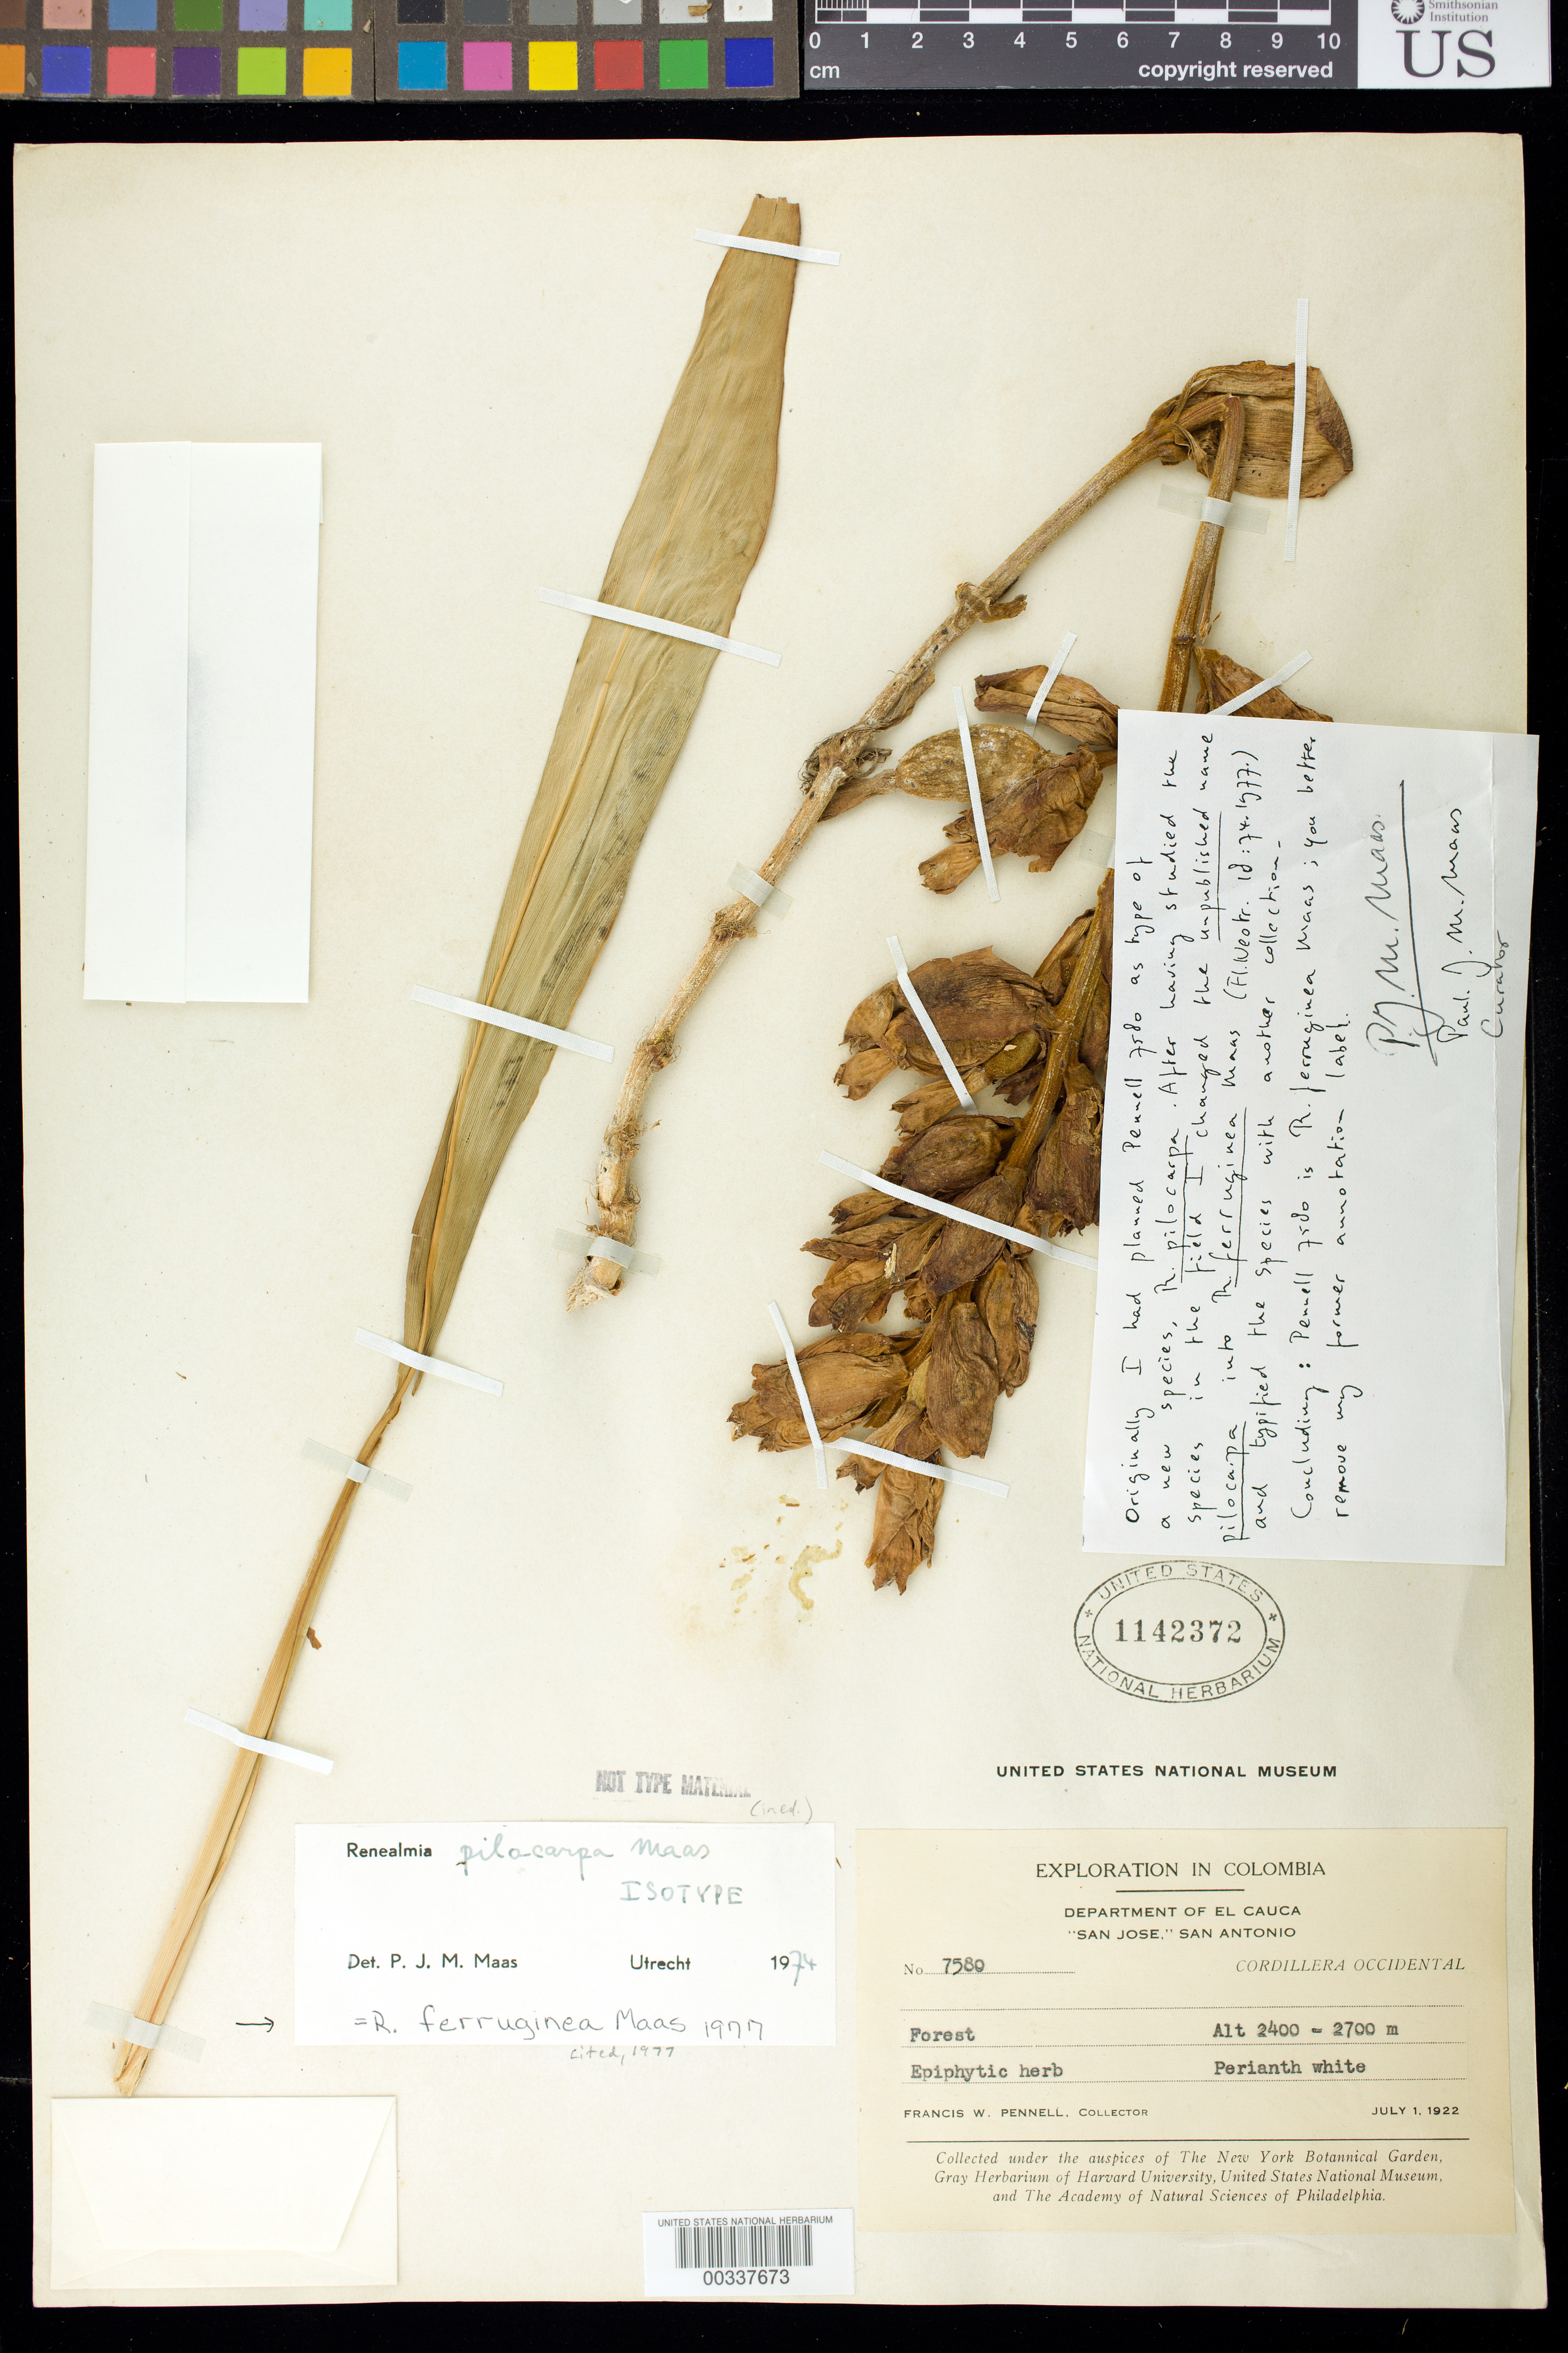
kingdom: Plantae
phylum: Tracheophyta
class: Liliopsida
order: Zingiberales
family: Zingiberaceae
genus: Renealmia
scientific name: Renealmia ferruginea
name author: Maas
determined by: Maas, Paul J. M.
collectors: F. W. Pennell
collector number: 7580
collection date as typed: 01 Jul 1922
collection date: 1922-07-01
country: Colombia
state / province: Cauca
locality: "San Jose," San Antonia, Cordillera Occidental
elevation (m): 2400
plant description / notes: Annotated by Maas (1974) as "isotype" of "Renealmia pilocarpa Maas" [ined. name never published].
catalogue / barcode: US 1142372